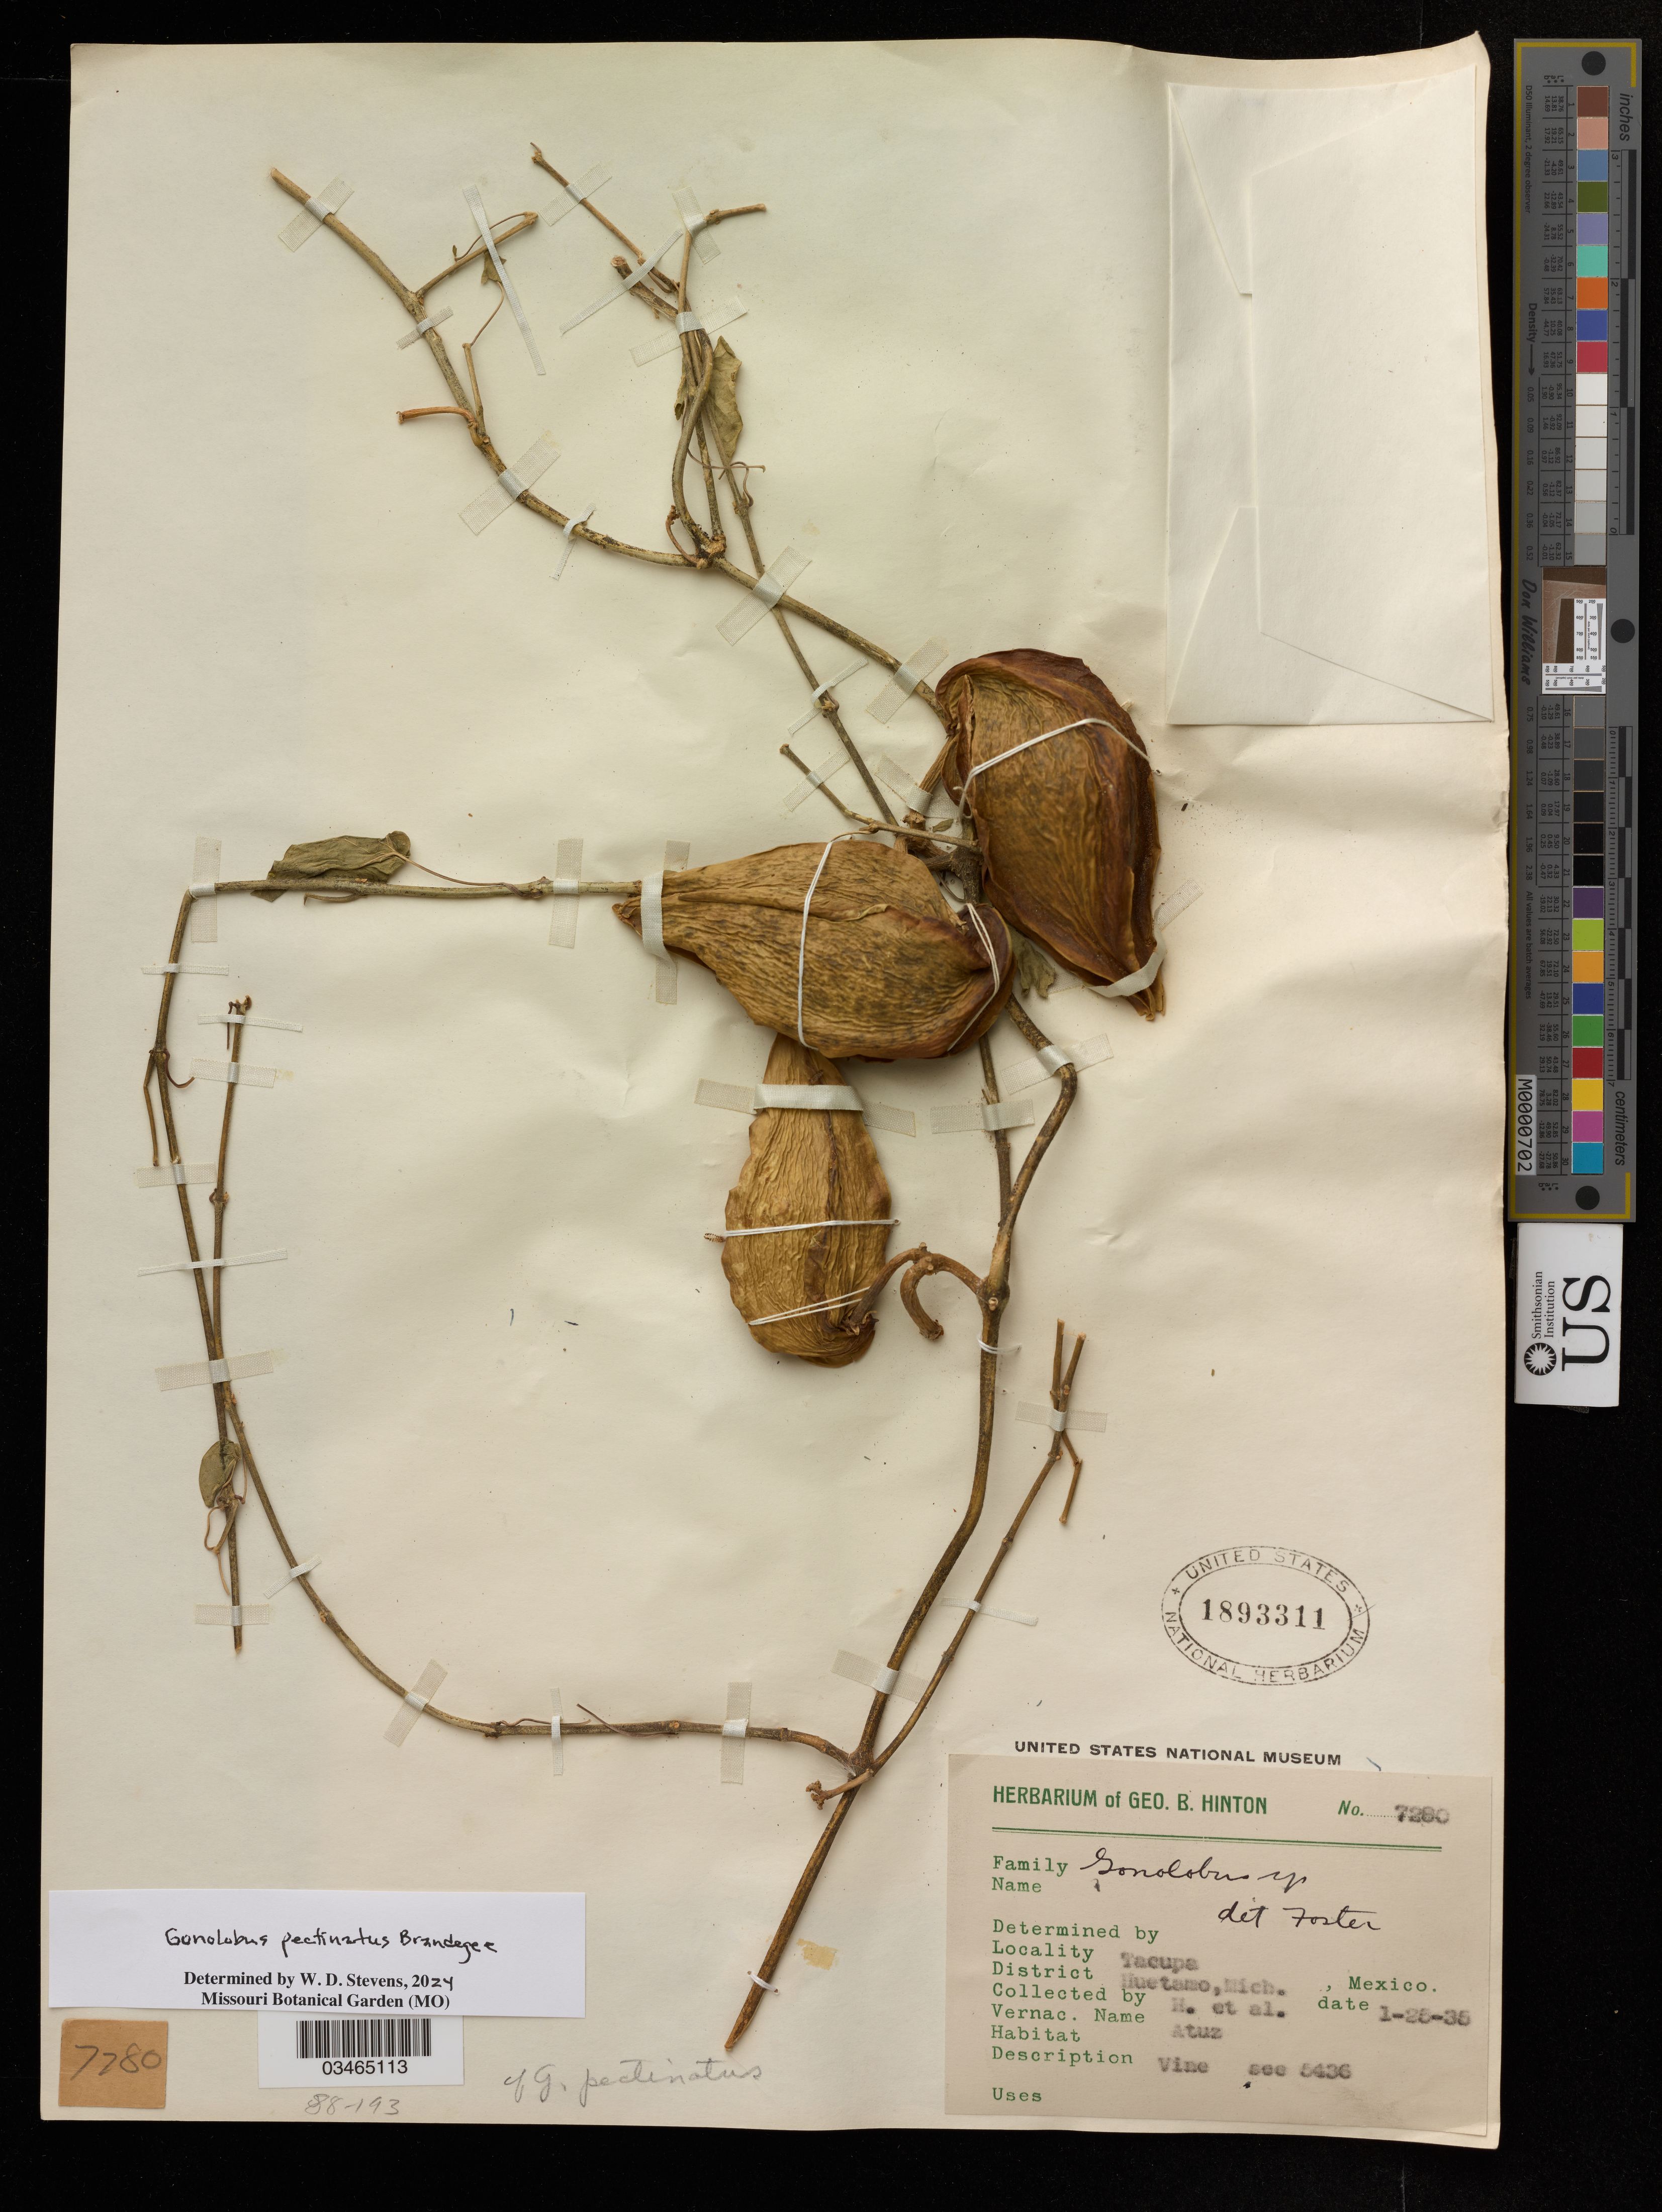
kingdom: Plantae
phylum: Tracheophyta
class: Magnoliopsida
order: Gentianales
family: Apocynaceae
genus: Gonolobus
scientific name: Gonolobus pectinatus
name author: Brandegee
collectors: H. & et al.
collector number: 7280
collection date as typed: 25 Jan35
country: Mexico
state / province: Michoacán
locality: Tacupa.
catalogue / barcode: US 1893311